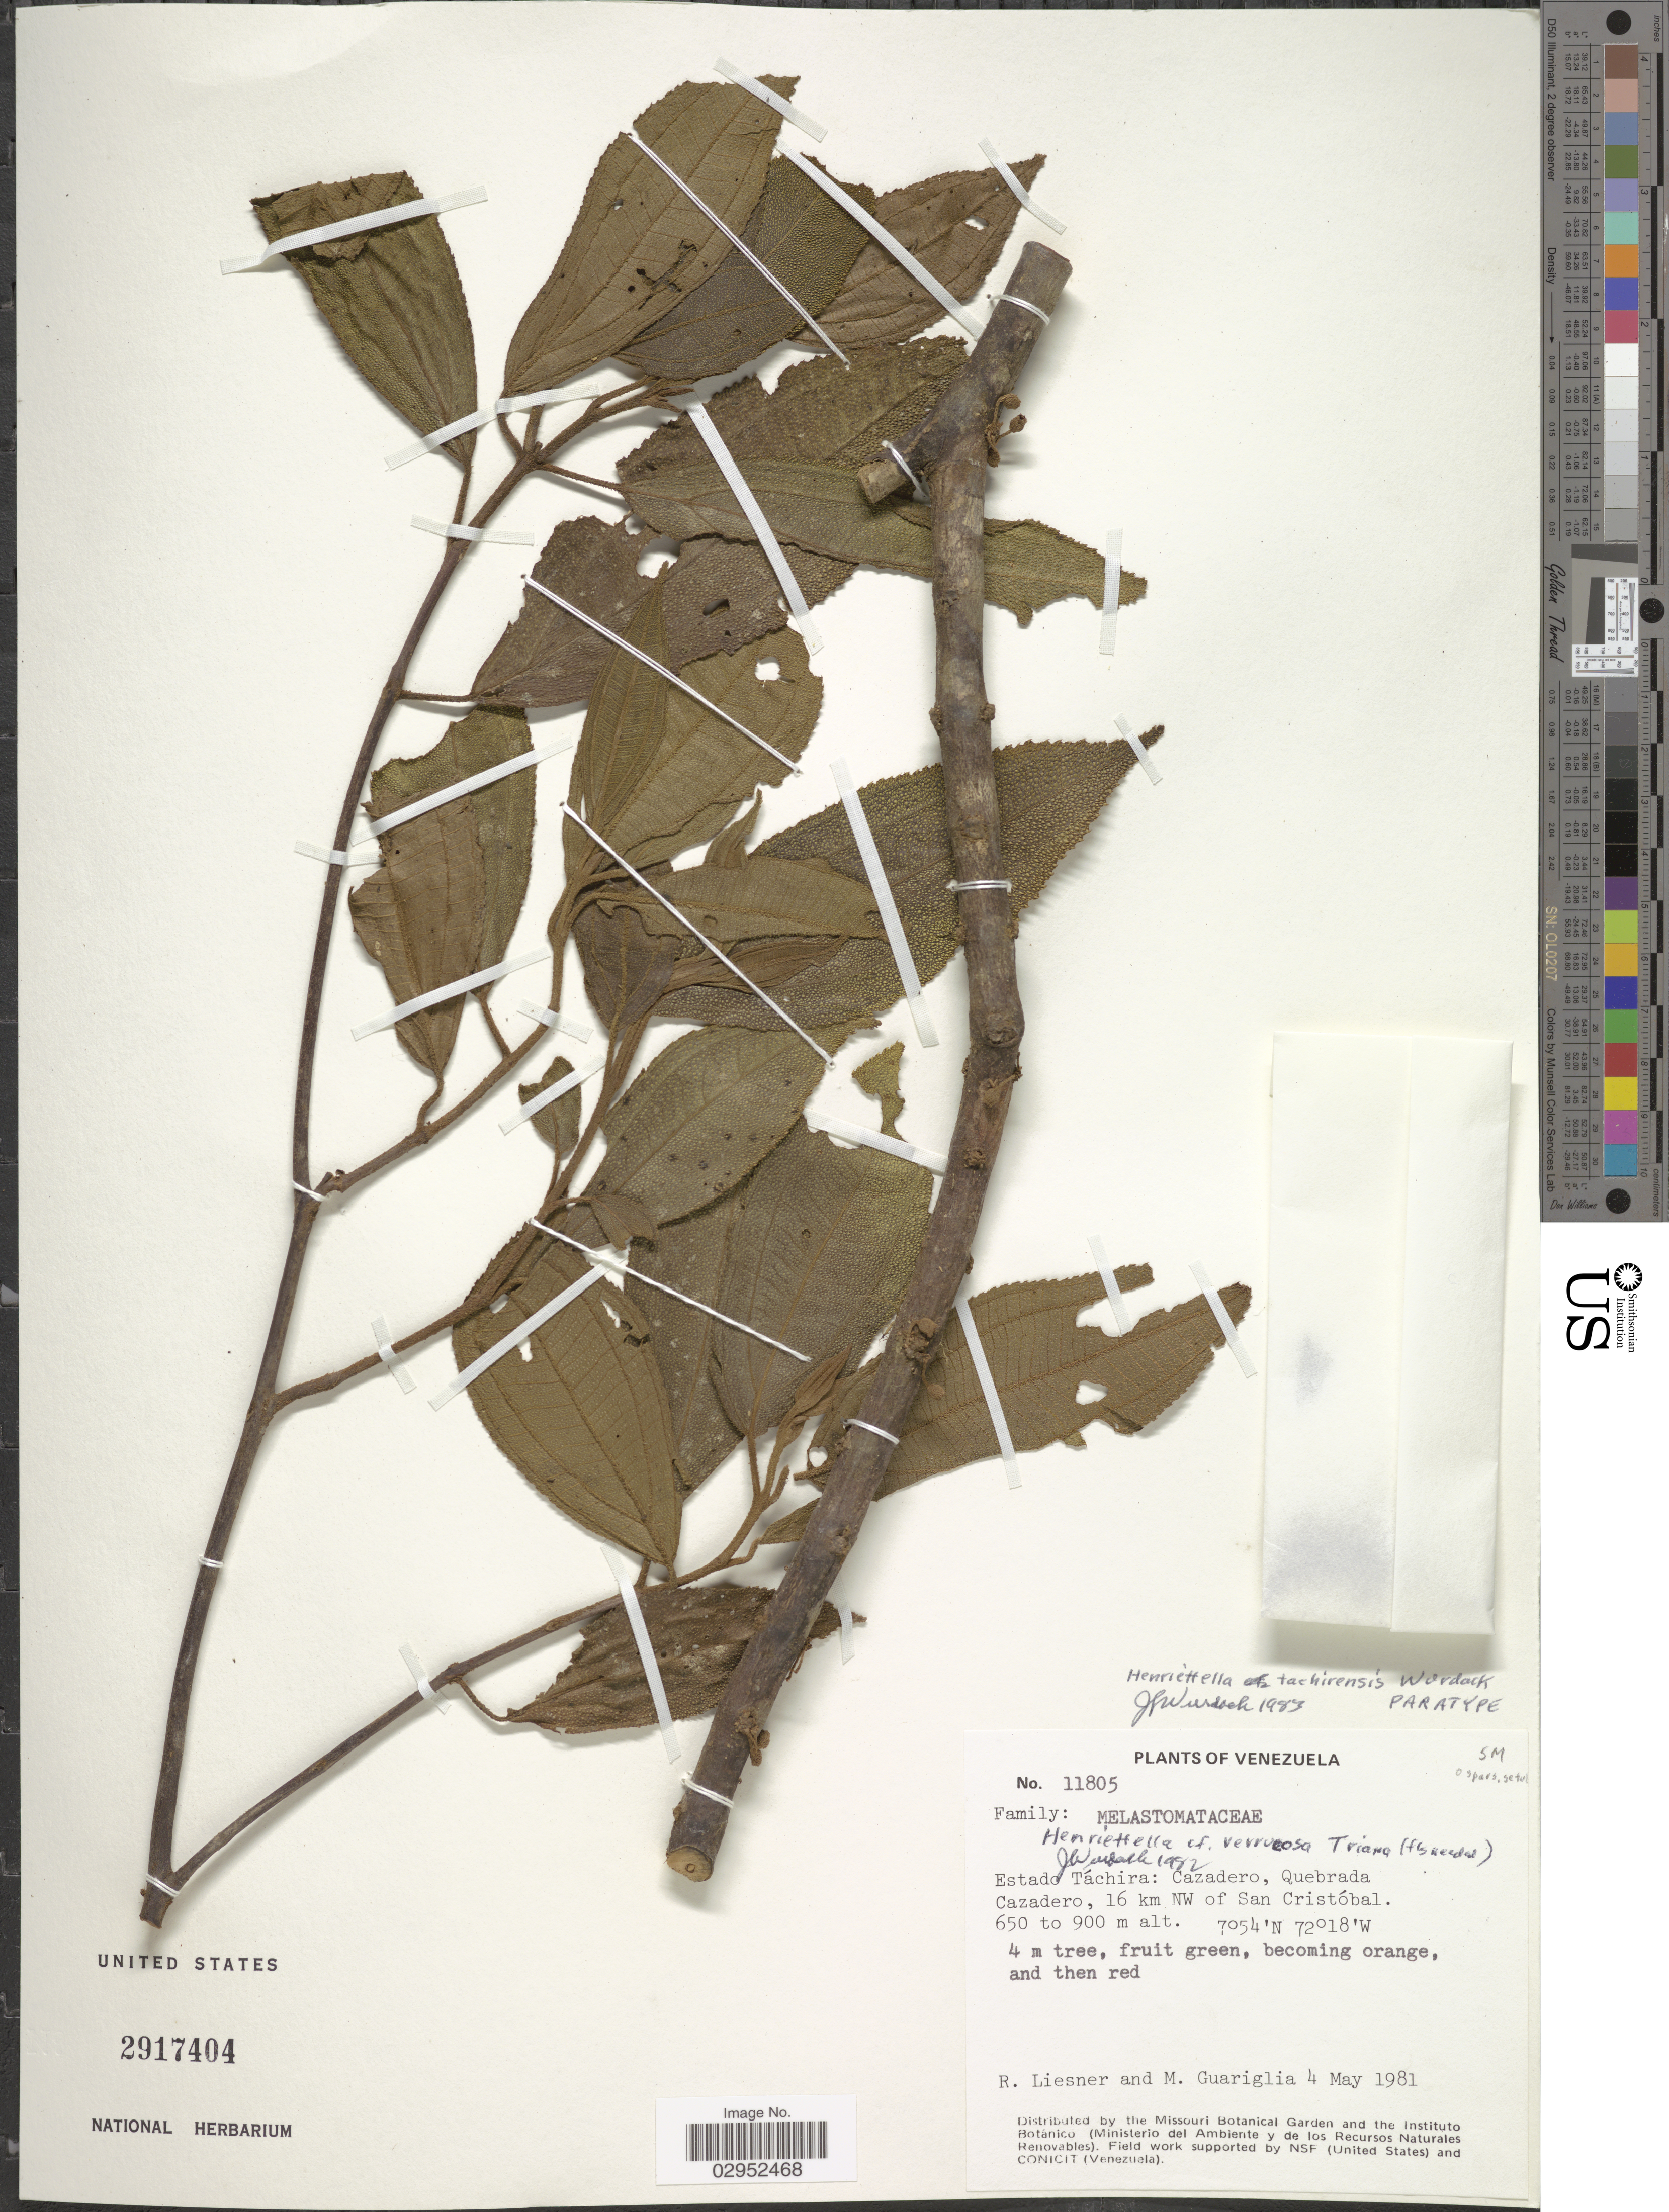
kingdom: Plantae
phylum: Tracheophyta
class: Magnoliopsida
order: Myrtales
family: Melastomataceae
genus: Henriettea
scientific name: Henriettea tachirensis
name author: (Wurdack) Penneys et al.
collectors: R. L. Liesner & M. Guariglia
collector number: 11805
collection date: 1981-05-04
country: Venezuela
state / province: Tachira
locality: Cazadero, Quebrada Cazadero, 16 km NW of San Cristóbal.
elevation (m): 650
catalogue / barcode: US 2917404